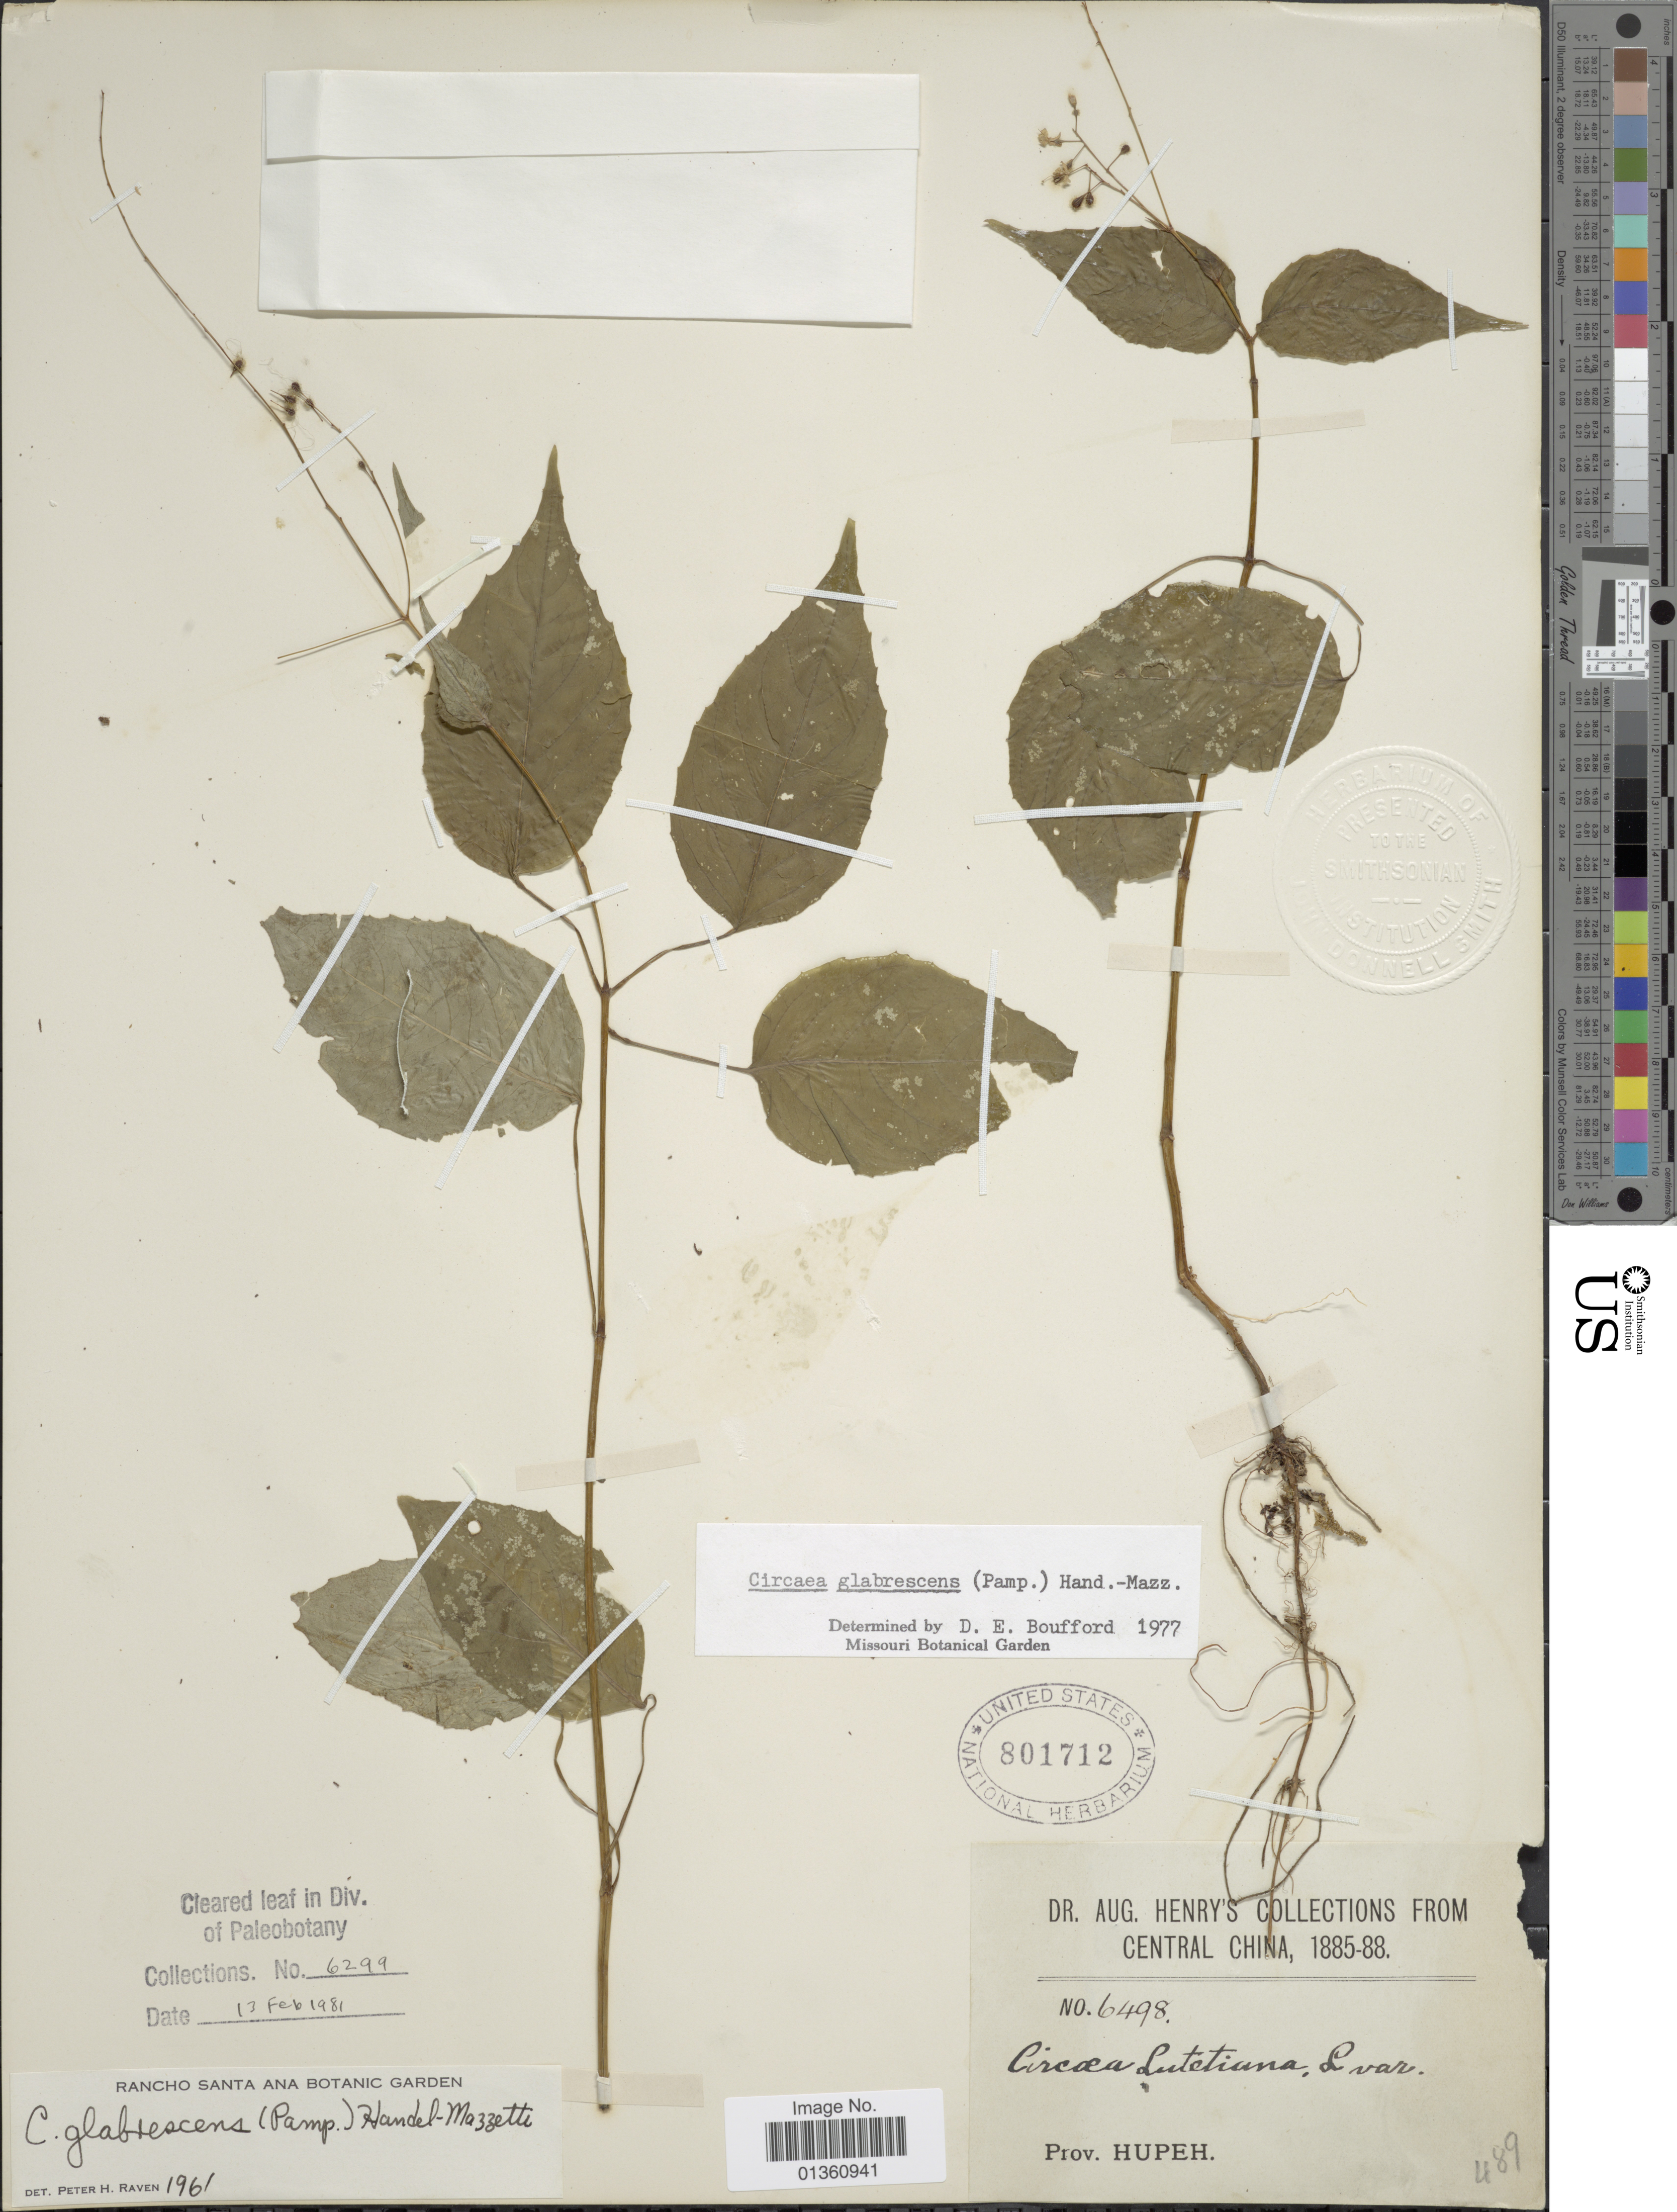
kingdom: Plantae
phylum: Tracheophyta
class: Magnoliopsida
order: Myrtales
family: Onagraceae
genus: Circaea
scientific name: Circaea glabrescens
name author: (Pamp.) Hand.-Mazz.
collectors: A. Henry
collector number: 6498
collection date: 1885/1888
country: China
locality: Central China. Prov. Hupeh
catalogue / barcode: US 801712